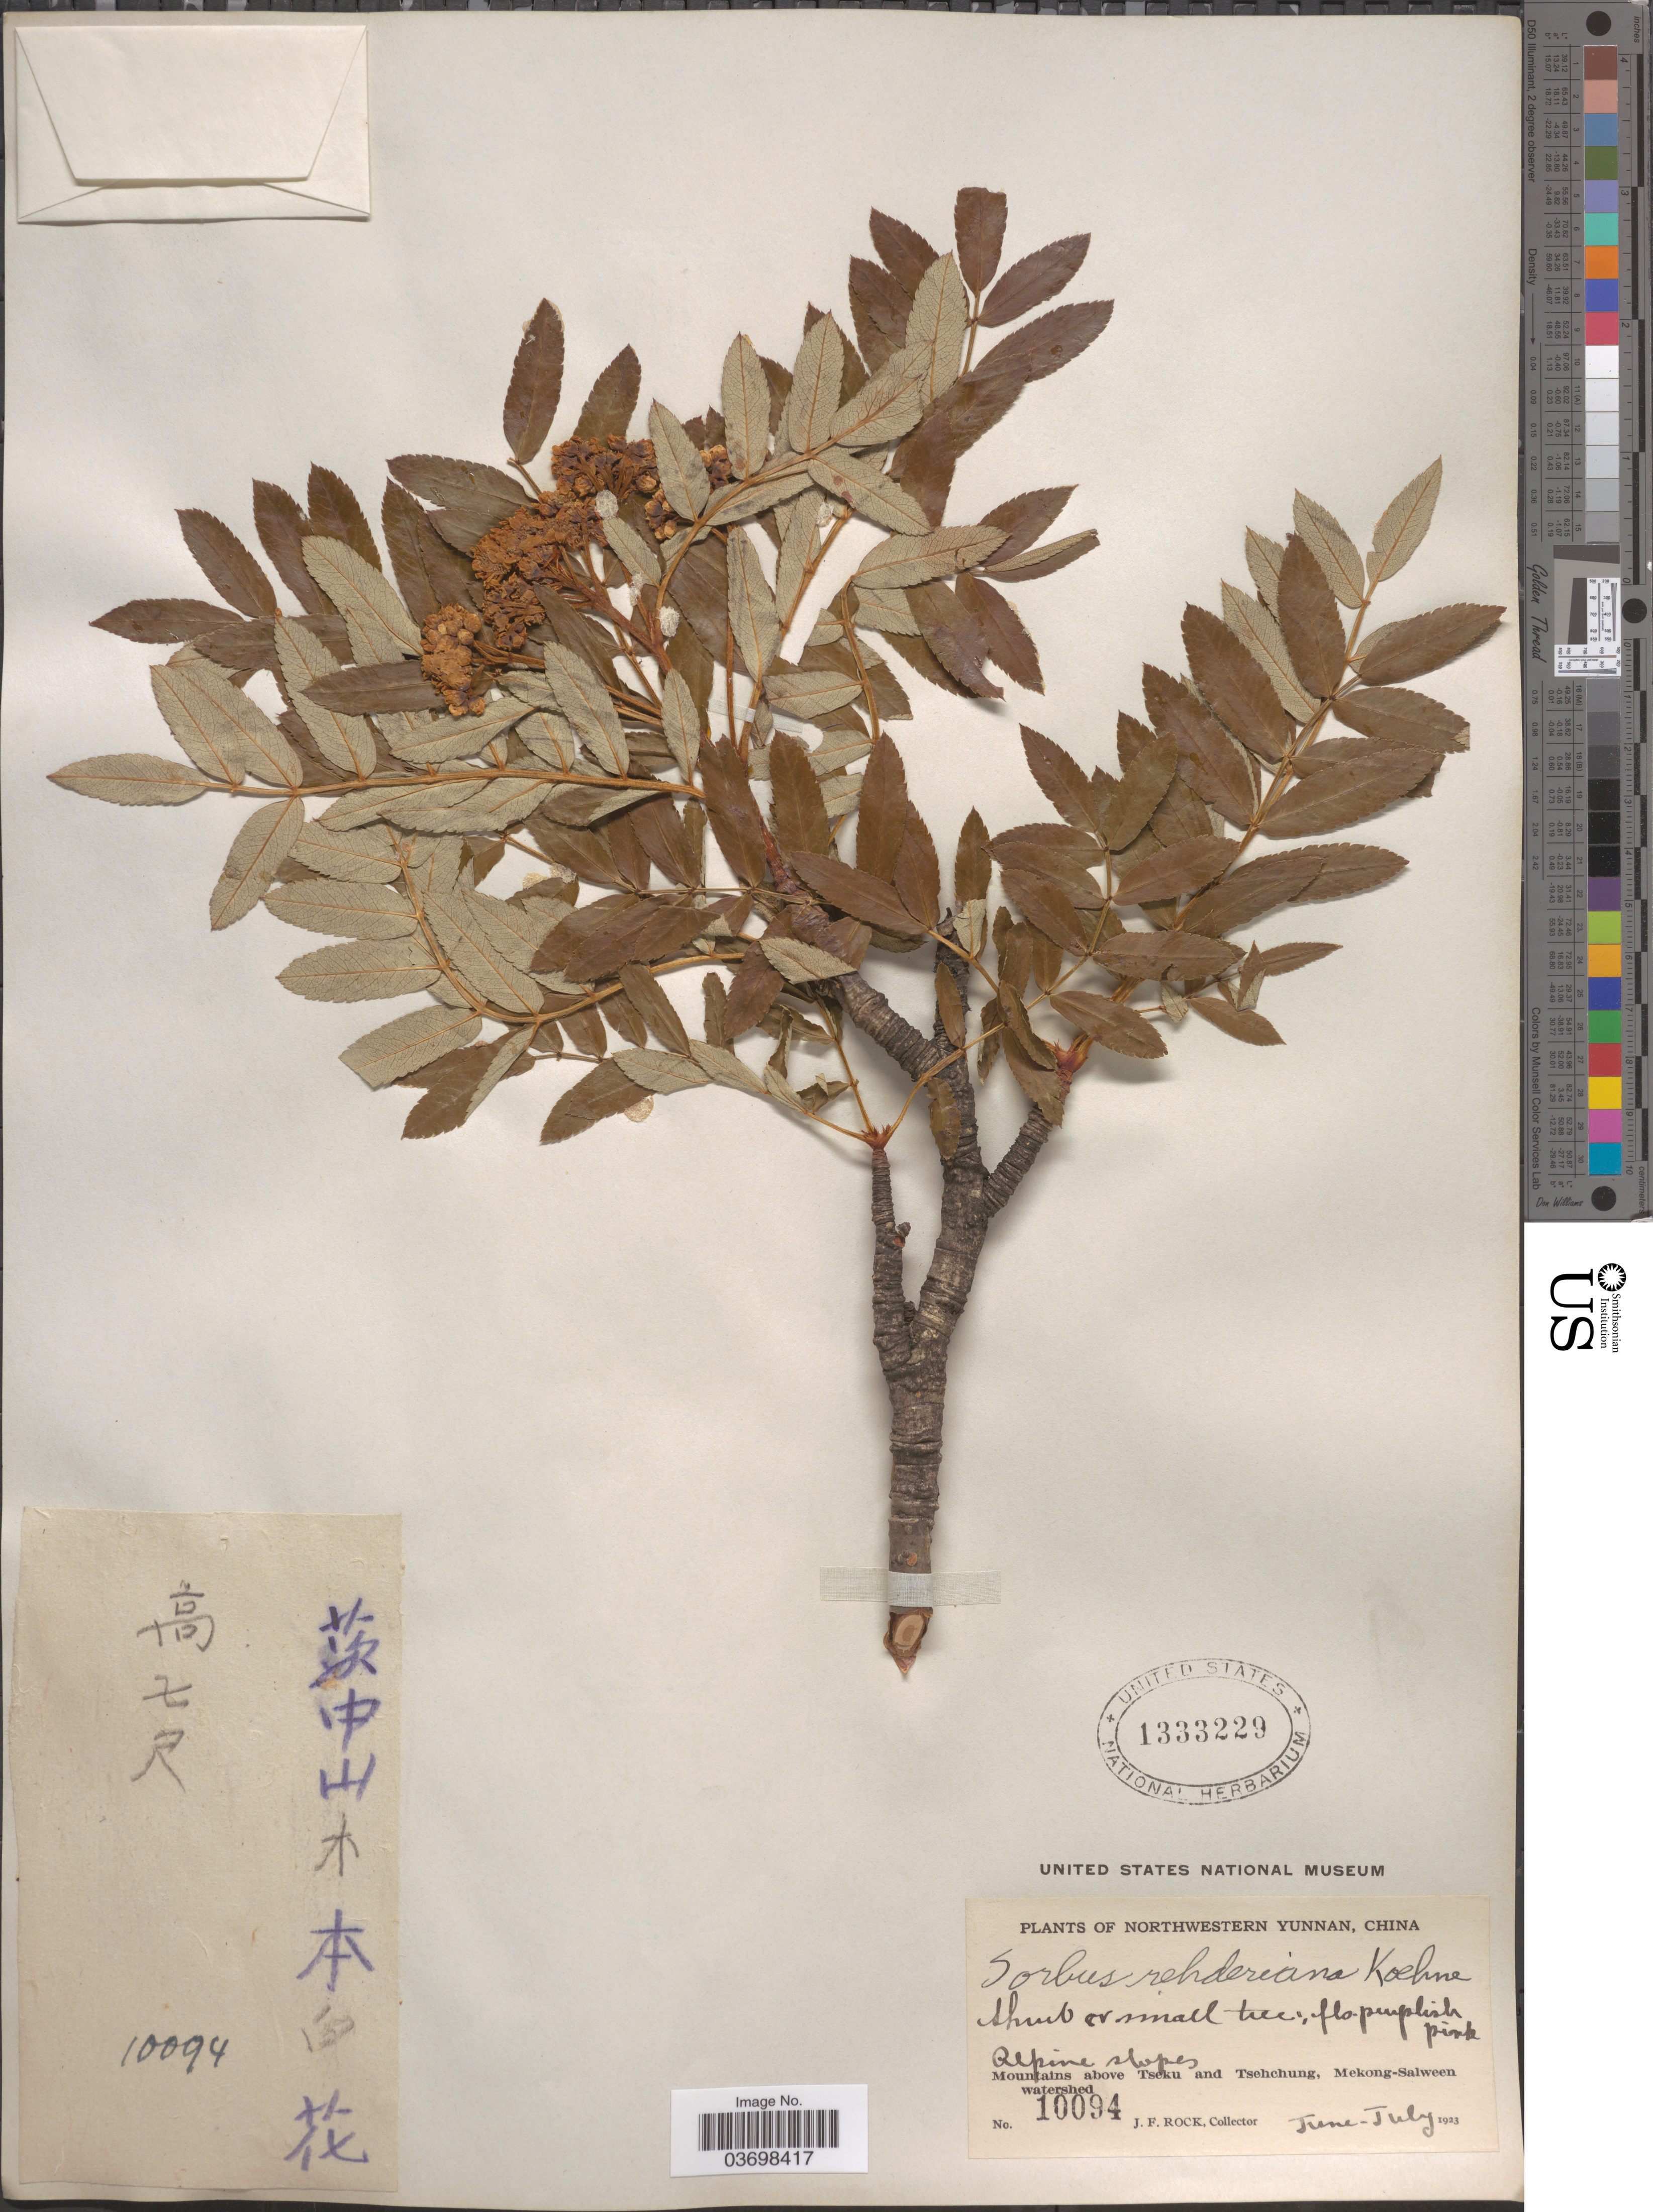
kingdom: Plantae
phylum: Tracheophyta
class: Magnoliopsida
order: Rosales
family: Rosaceae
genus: Sorbus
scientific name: Sorbus rehderiana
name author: Koehne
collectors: J. Rock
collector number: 10094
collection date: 1923-06/1923-07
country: China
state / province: Yunnan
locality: Northwestern Yunnan. Alpine slopes. Mountains above Tseku and Tsehchung, Mekong-Salween watershed.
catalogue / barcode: US 1333229